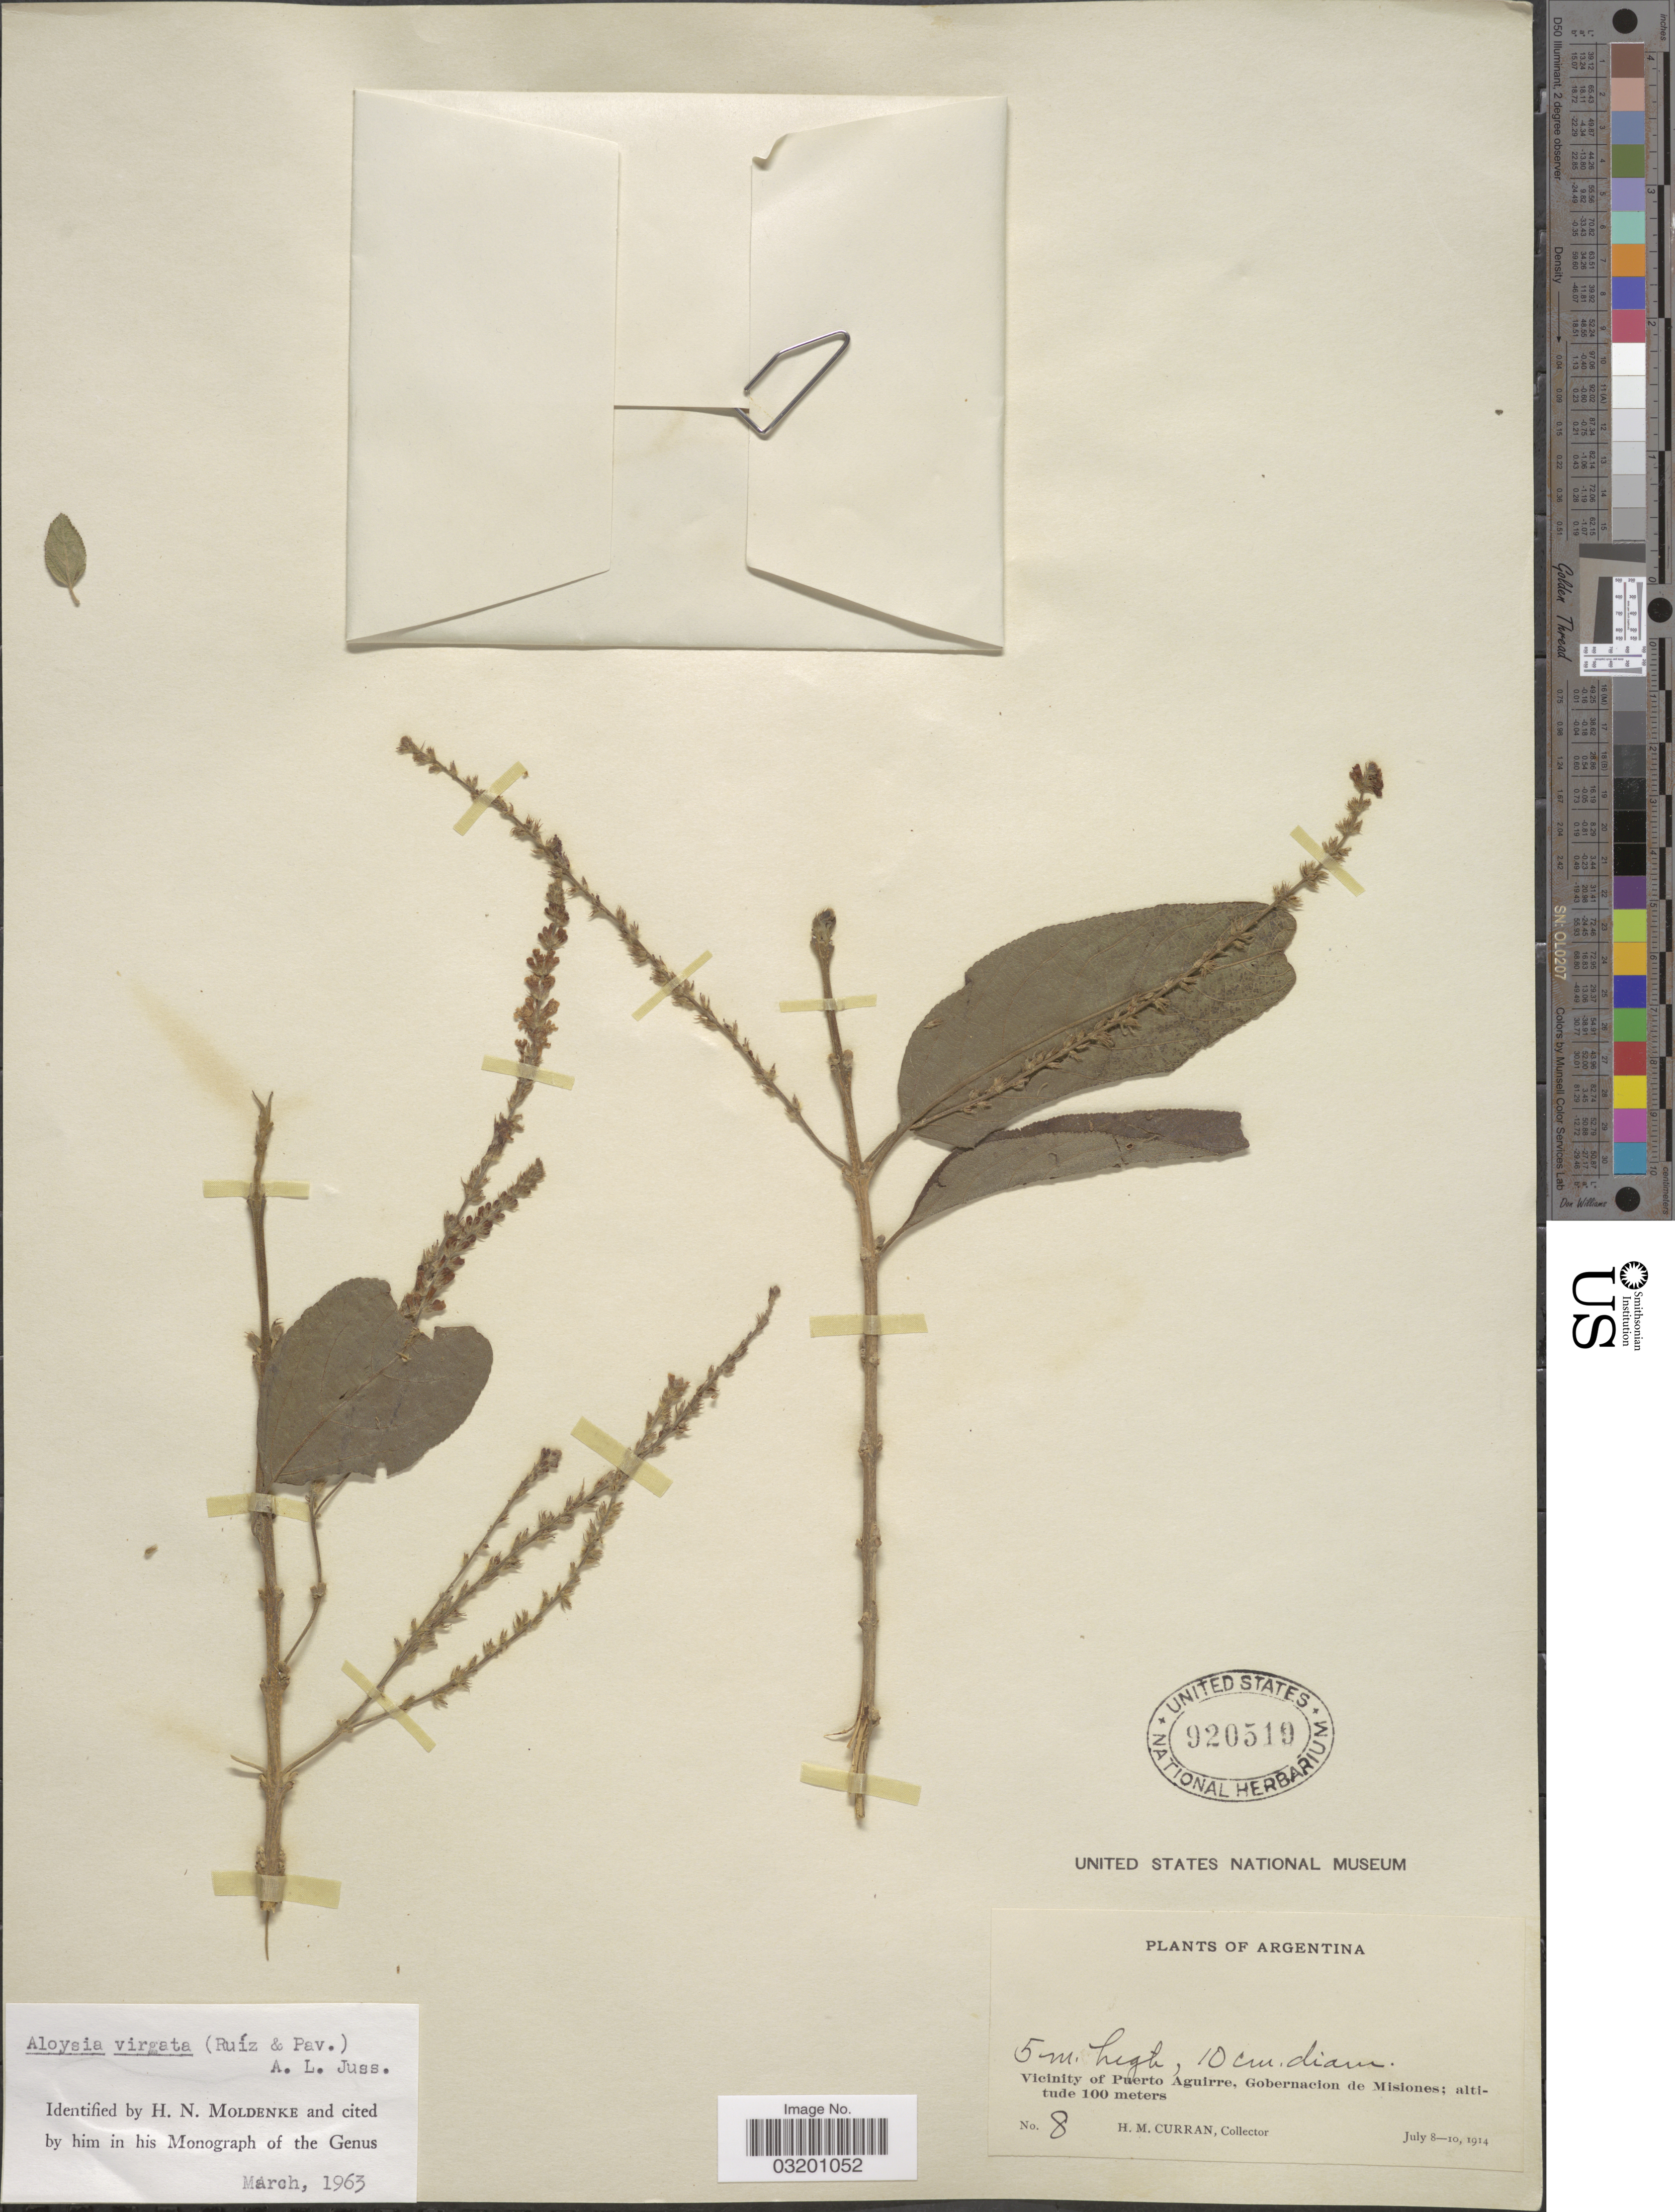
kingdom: Plantae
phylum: Tracheophyta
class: Magnoliopsida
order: Lamiales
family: Verbenaceae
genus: Aloysia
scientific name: Aloysia virgata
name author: (Ruiz & Pav.) Juss.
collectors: H. M. Curran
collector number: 8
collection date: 1914-07-08/1914-07-10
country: Argentina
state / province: Misiones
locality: Vicinity of Puerto Aguirre, Gobernacion de Misiones.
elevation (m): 100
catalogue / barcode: US 920519